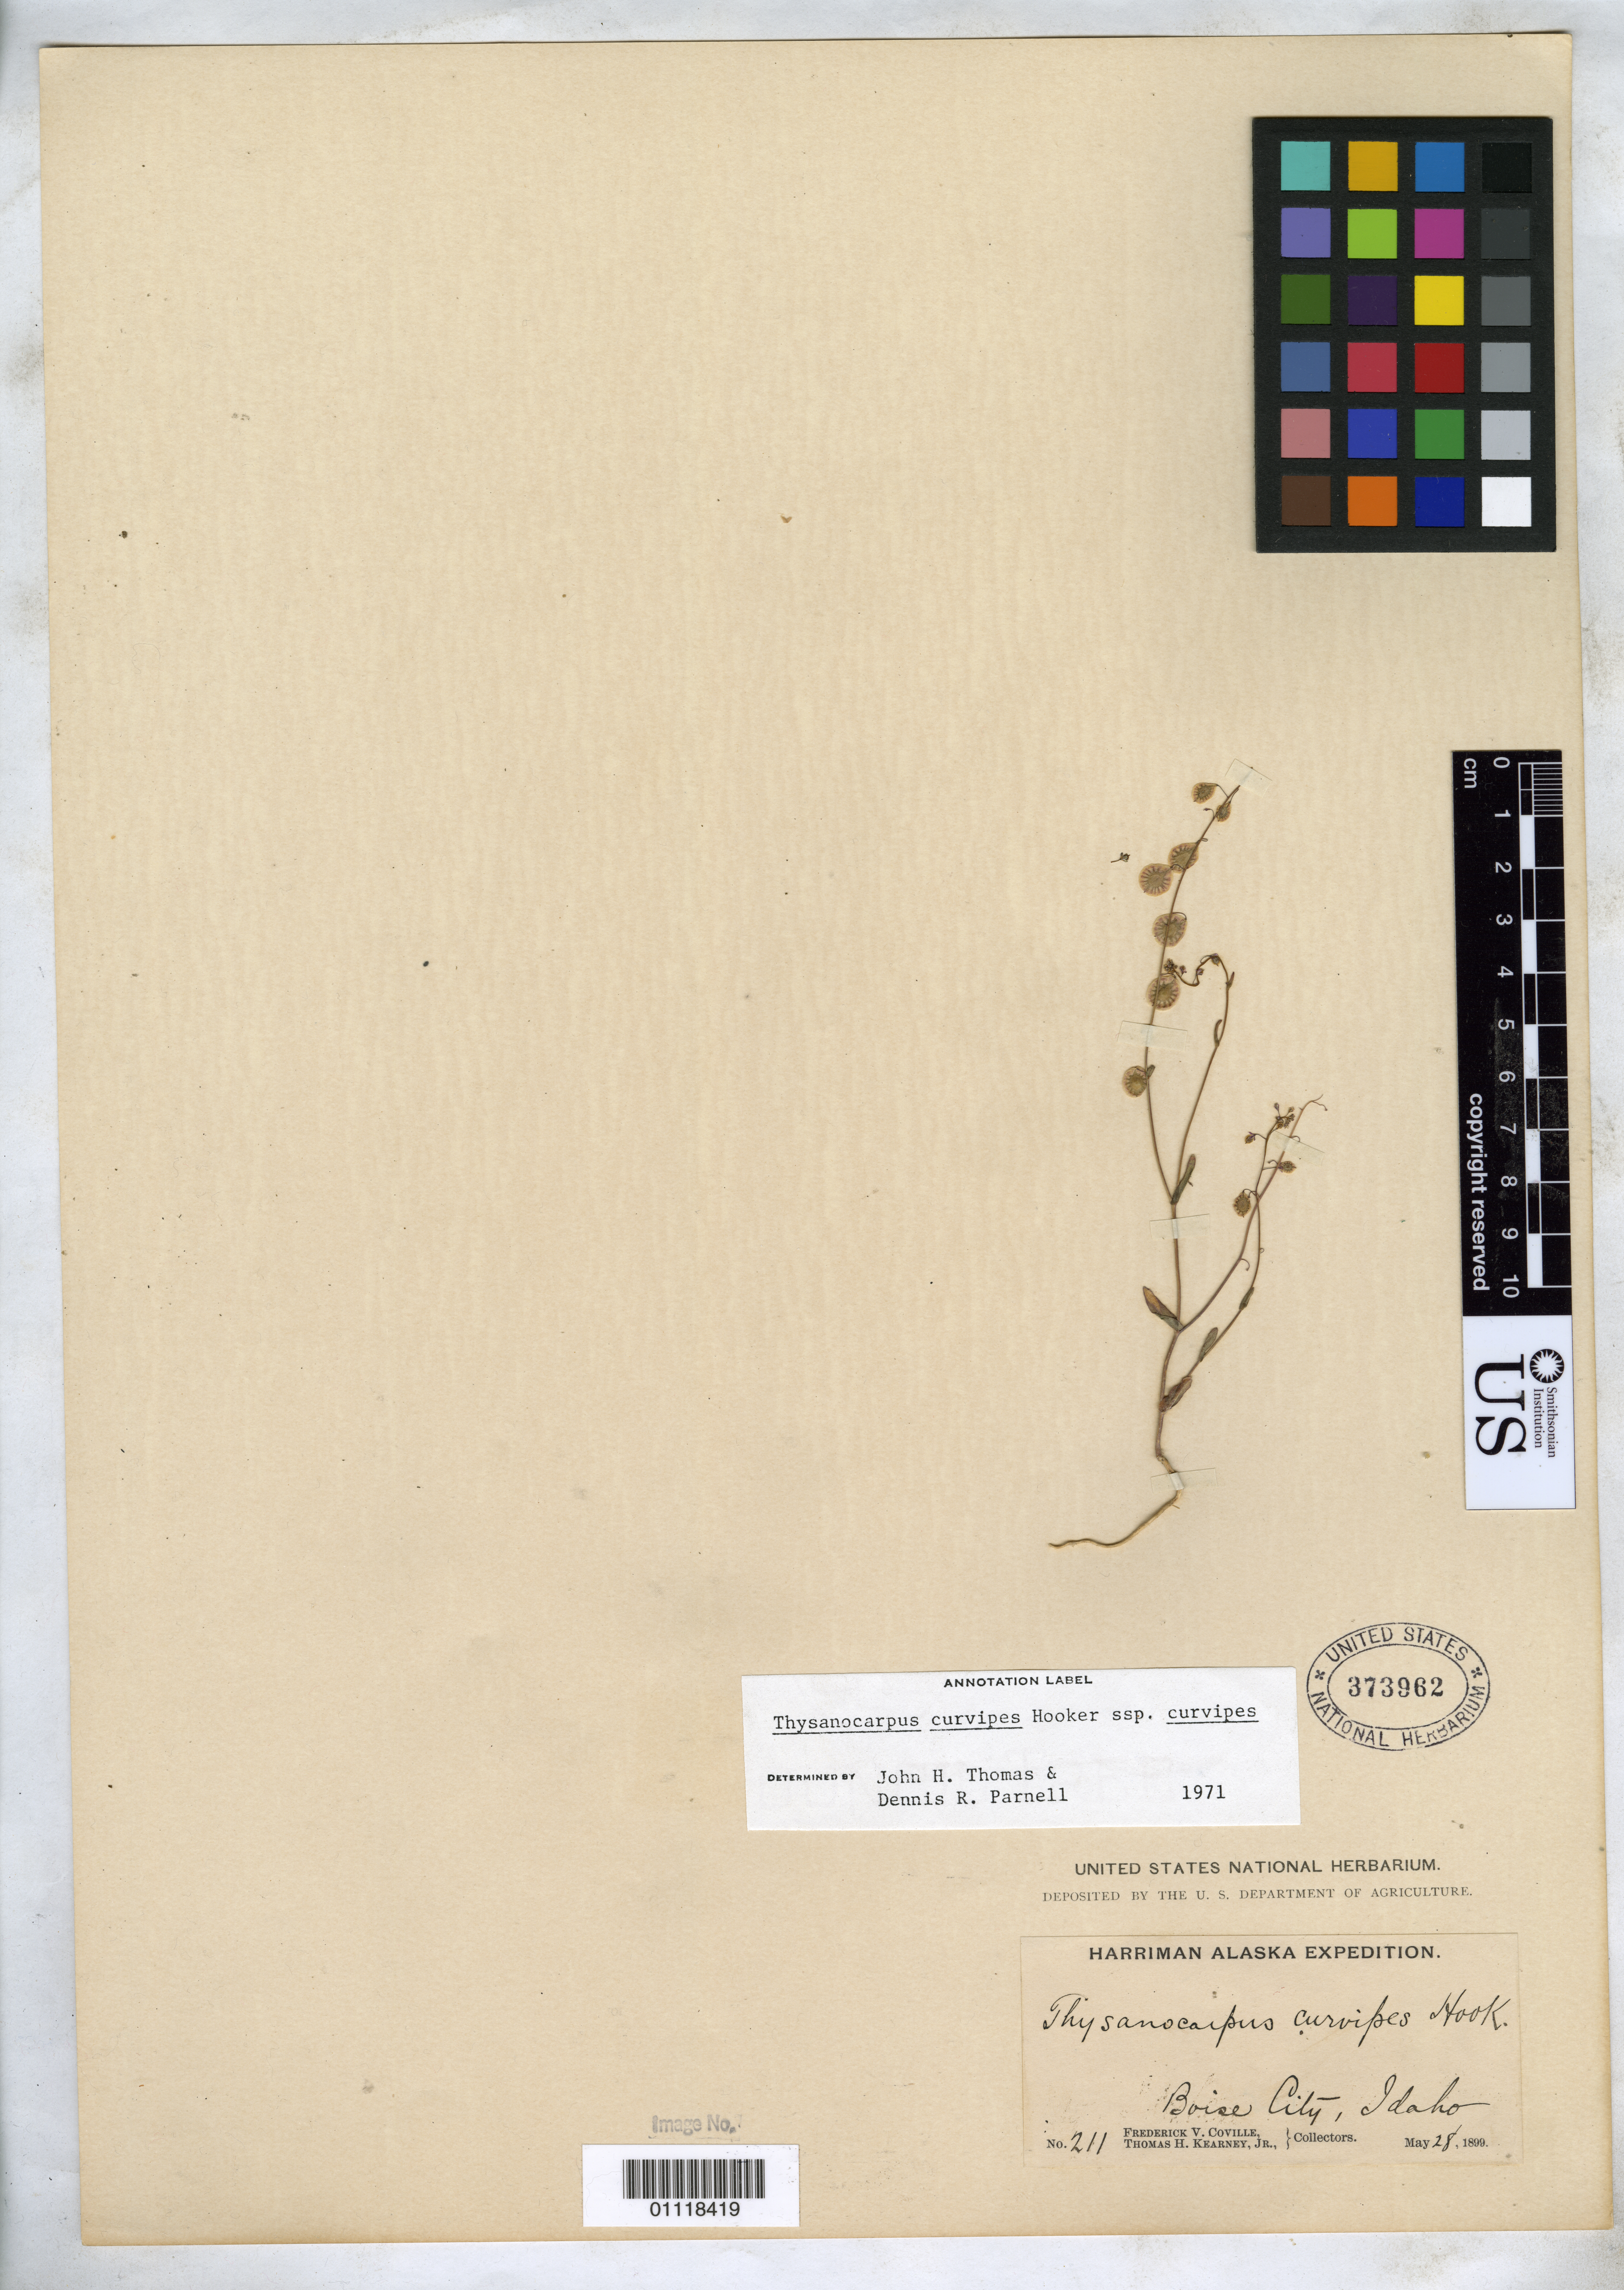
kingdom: Plantae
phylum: Tracheophyta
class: Magnoliopsida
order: Brassicales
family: Brassicaceae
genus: Thysanocarpus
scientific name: Thysanocarpus curvipes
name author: Hook.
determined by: Thomas, J. H.; Parnell, D. R.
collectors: F. V. Coville & T. H. Kearney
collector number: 211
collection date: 1899-05-28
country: United States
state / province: Idaho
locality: Boise City.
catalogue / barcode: US 373962